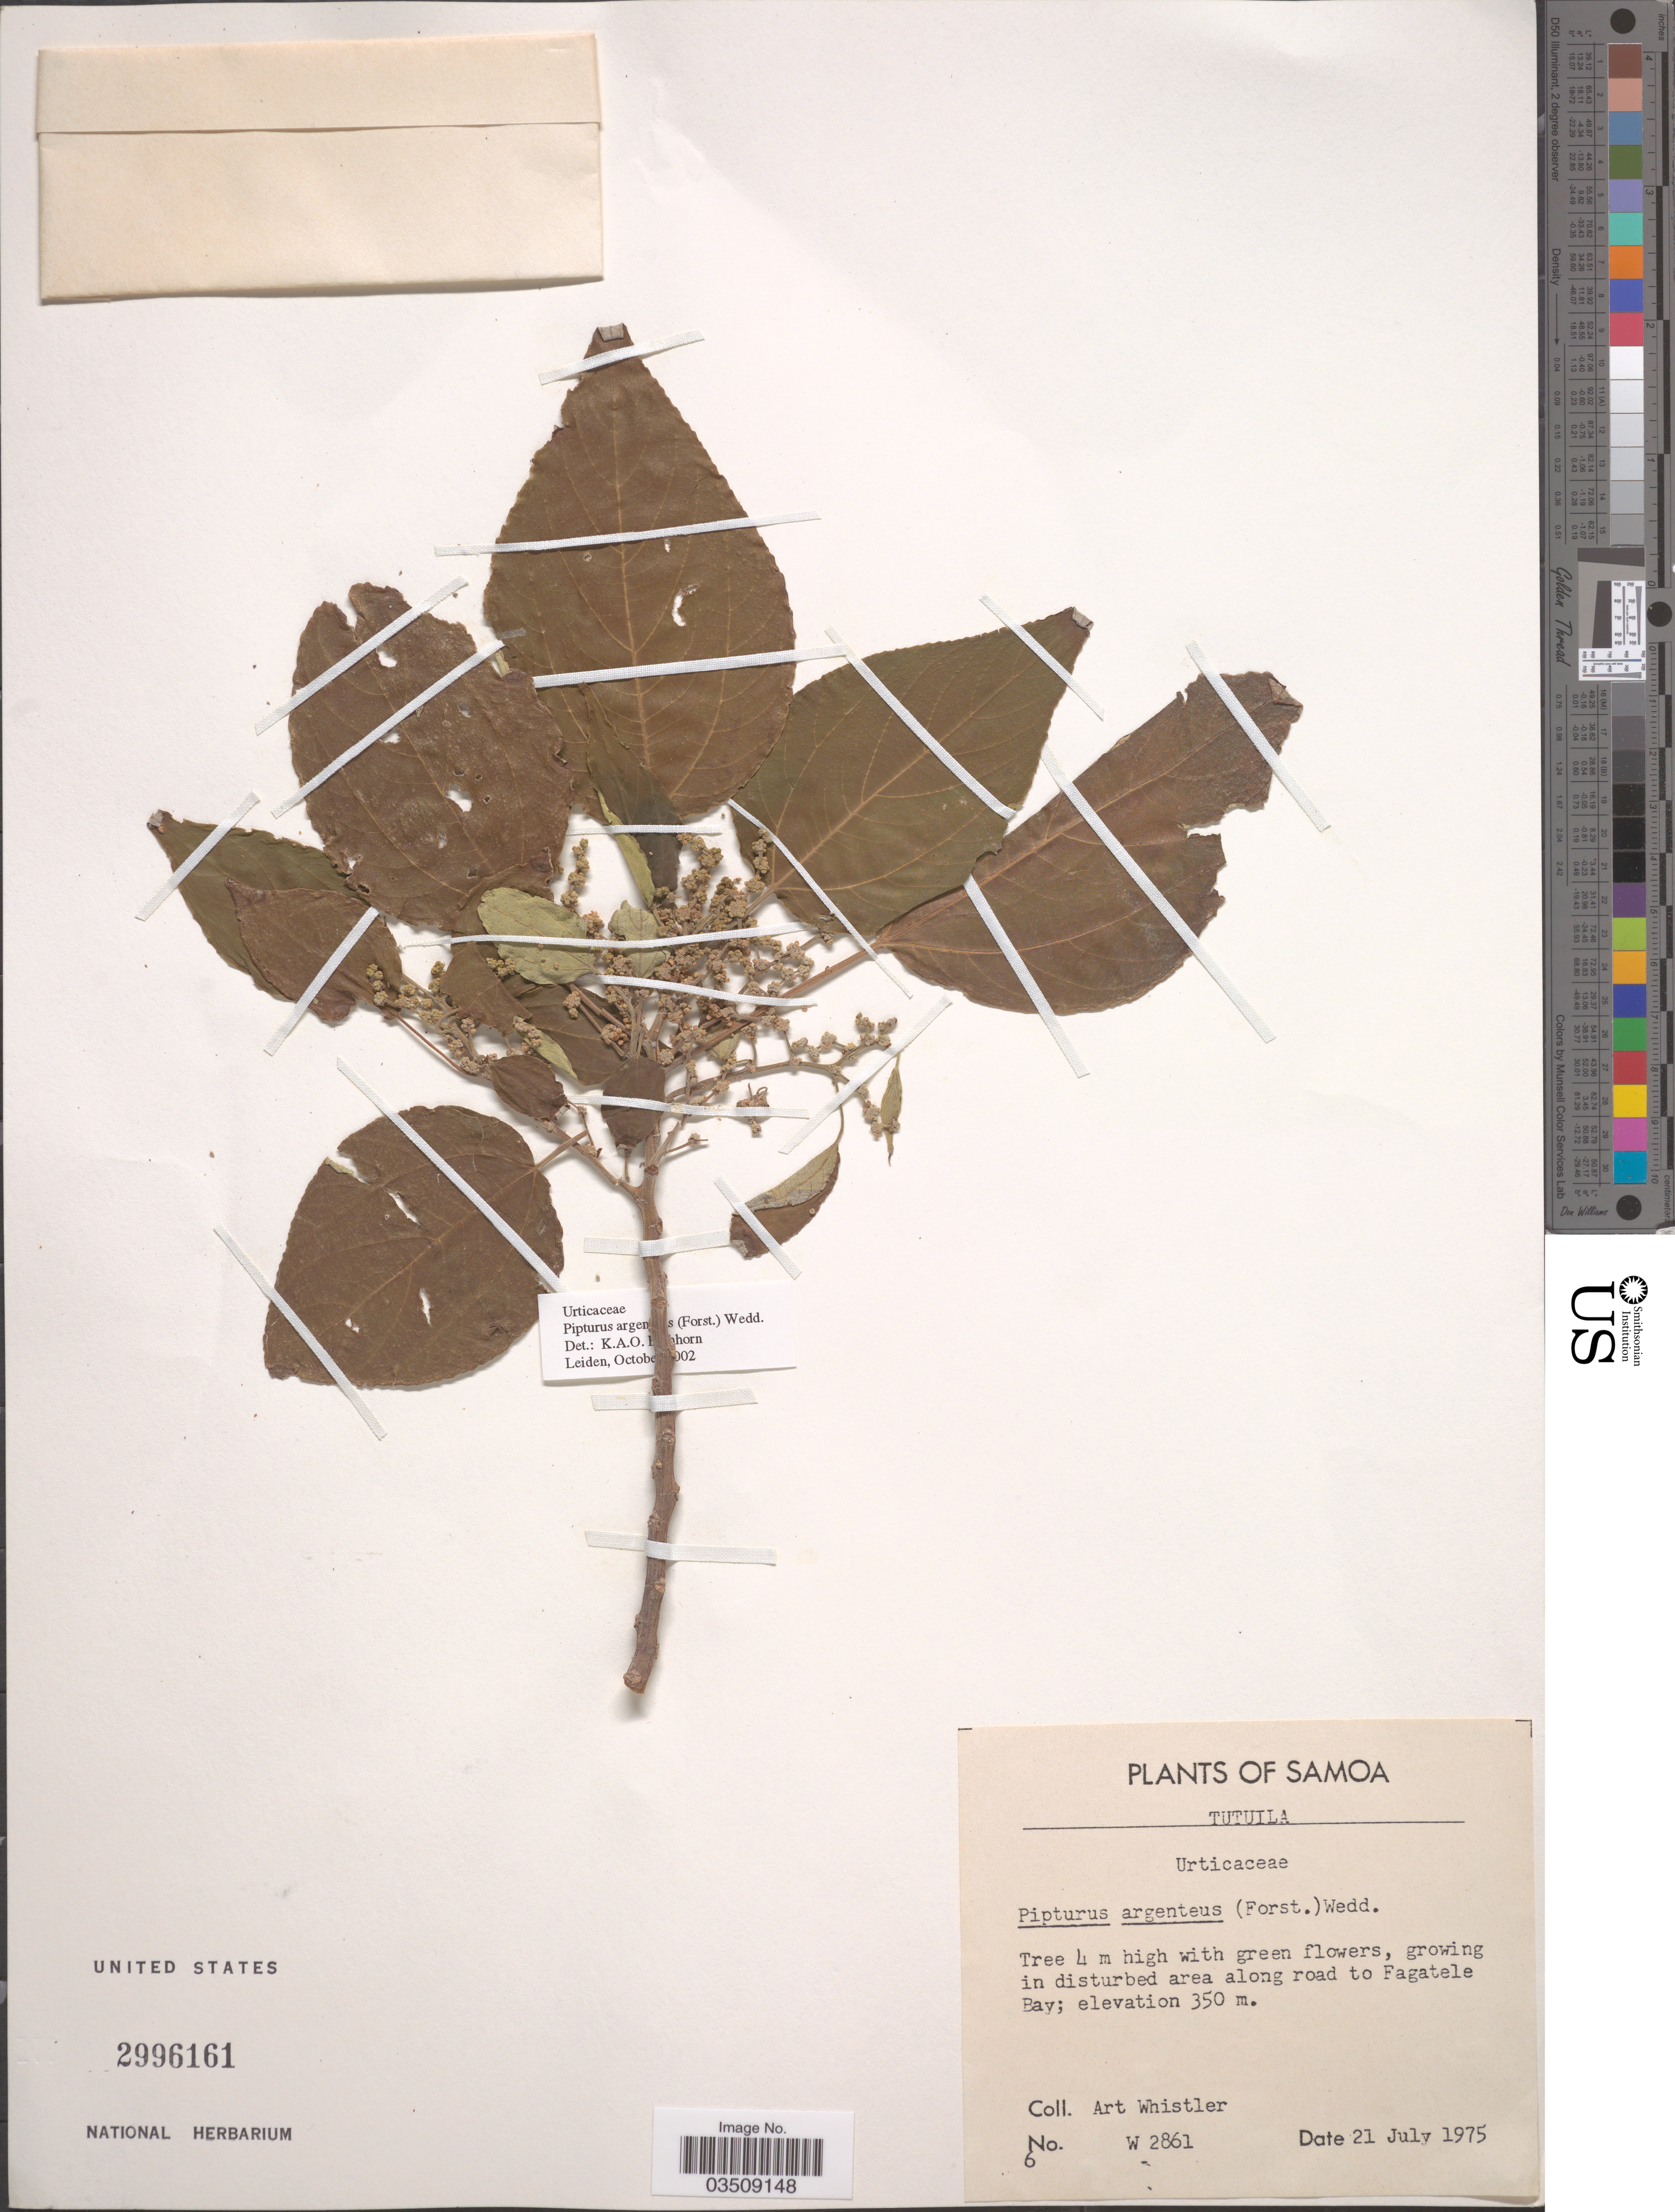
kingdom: Plantae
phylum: Tracheophyta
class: Magnoliopsida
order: Rosales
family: Urticaceae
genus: Pipturus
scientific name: Pipturus argenteus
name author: (G. Forst.) Wedd.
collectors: A. Whistler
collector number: W2861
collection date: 1975-07-21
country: American Samoa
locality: Samoa. Tutuila. In disturbed area along road to Fagatele Bay.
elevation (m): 350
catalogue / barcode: US 2996161